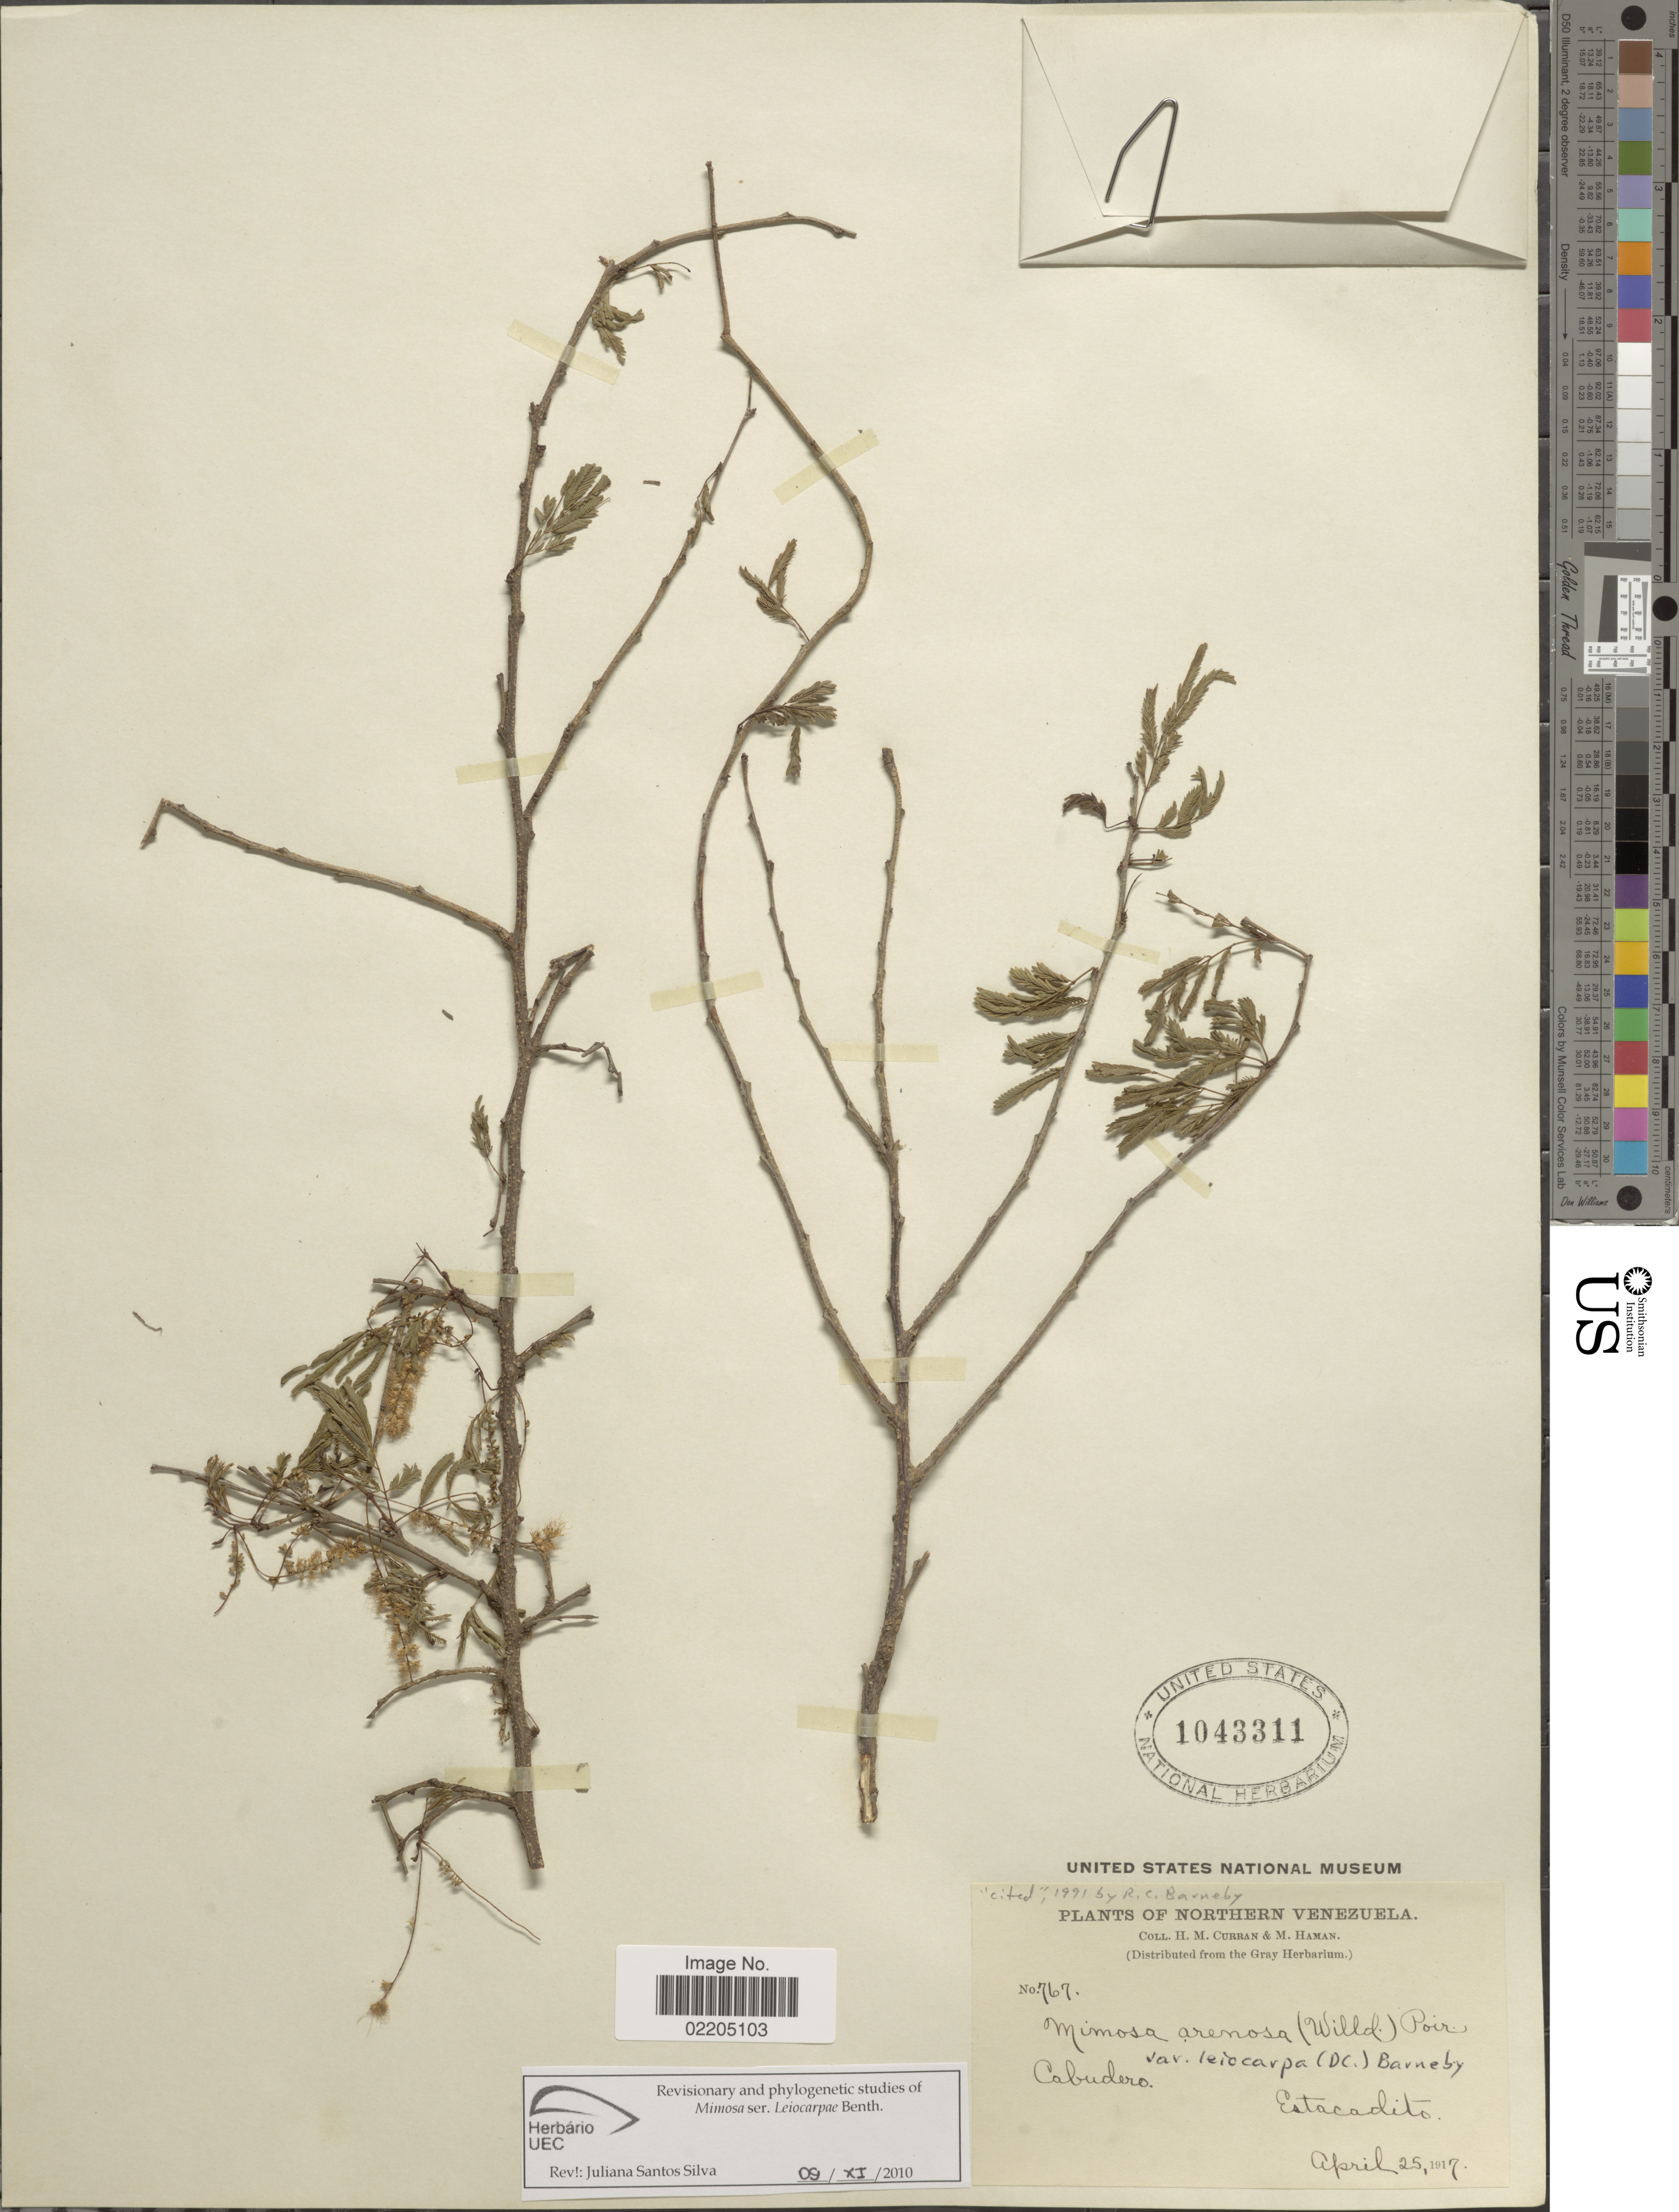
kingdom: Plantae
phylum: Tracheophyta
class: Magnoliopsida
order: Fabales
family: Fabaceae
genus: Mimosa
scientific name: Mimosa arenosa var. leiocarpa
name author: (DC.) Barneby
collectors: H. M. Curran & M. Haman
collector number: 767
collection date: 1917-04-25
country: Venezuela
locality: Northern Venezuela, Cabudero, Estacadito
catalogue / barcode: US 1043311